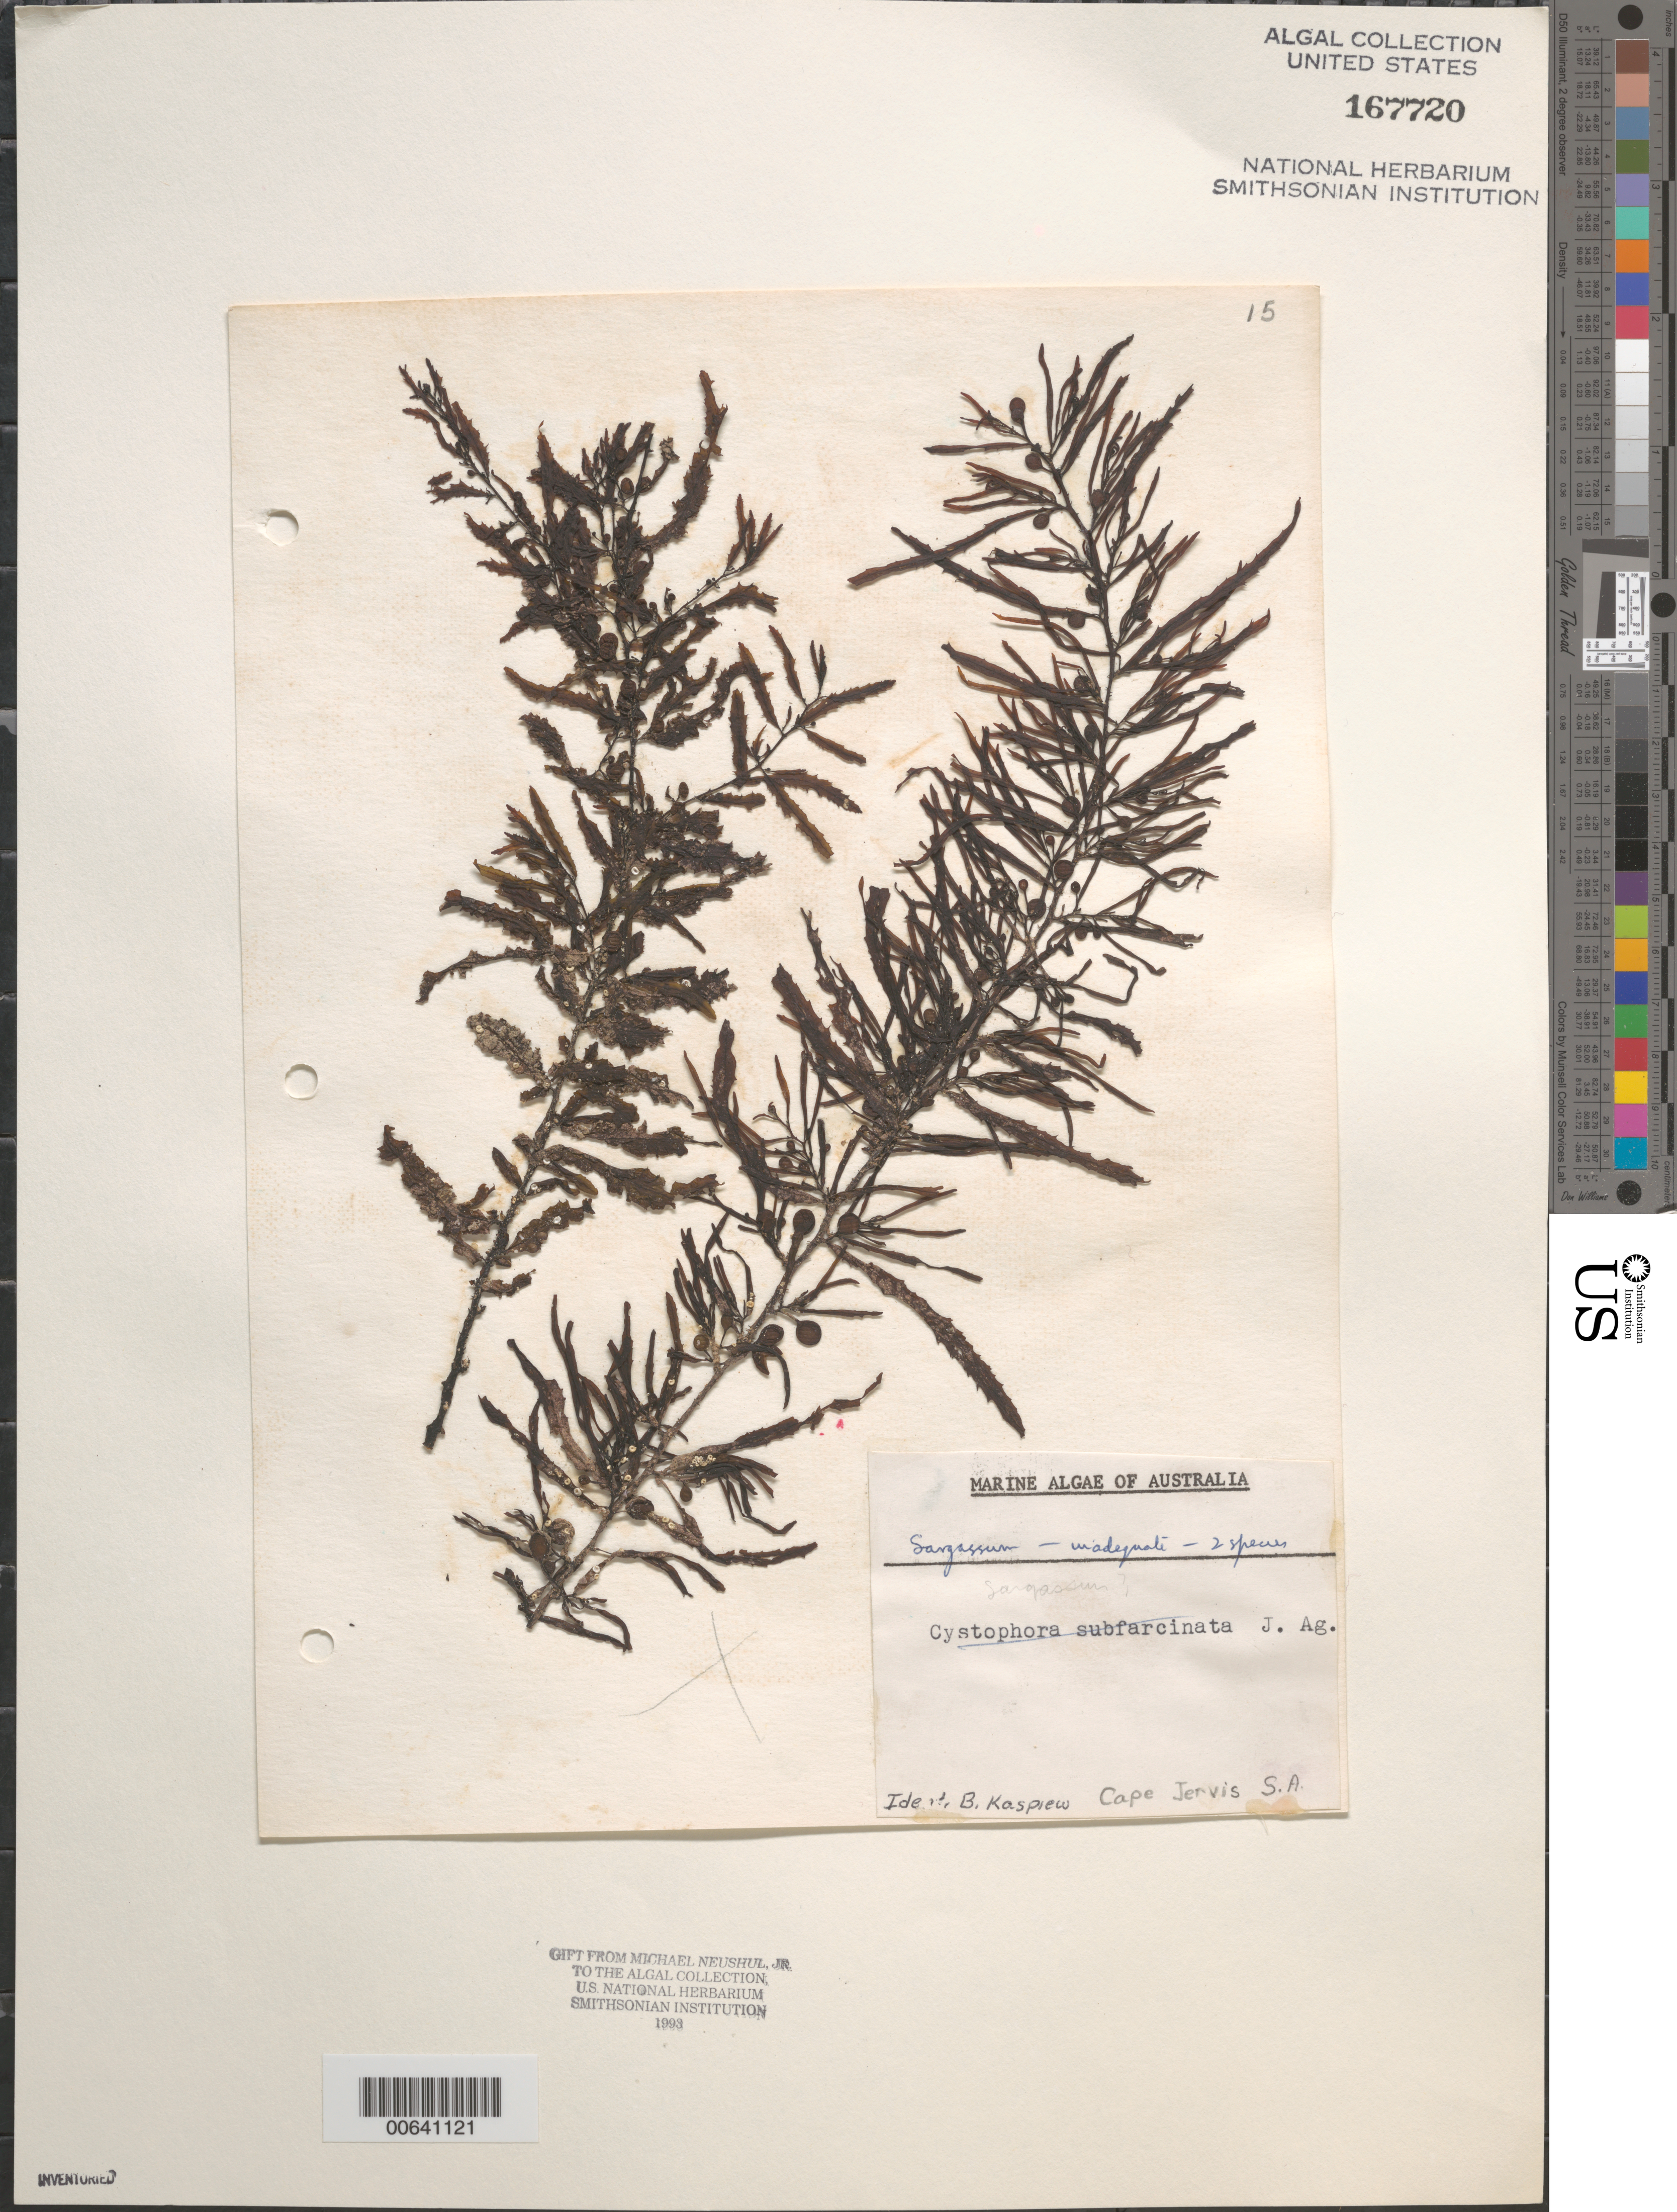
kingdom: Chromista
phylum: Ochrophyta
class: Phaeophyceae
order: Fucales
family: Sargassaceae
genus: Sargassum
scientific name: Sargassum sp.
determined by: Kaspiew, B.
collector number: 15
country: Australia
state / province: South Australia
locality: Cape Jervis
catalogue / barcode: US 167720